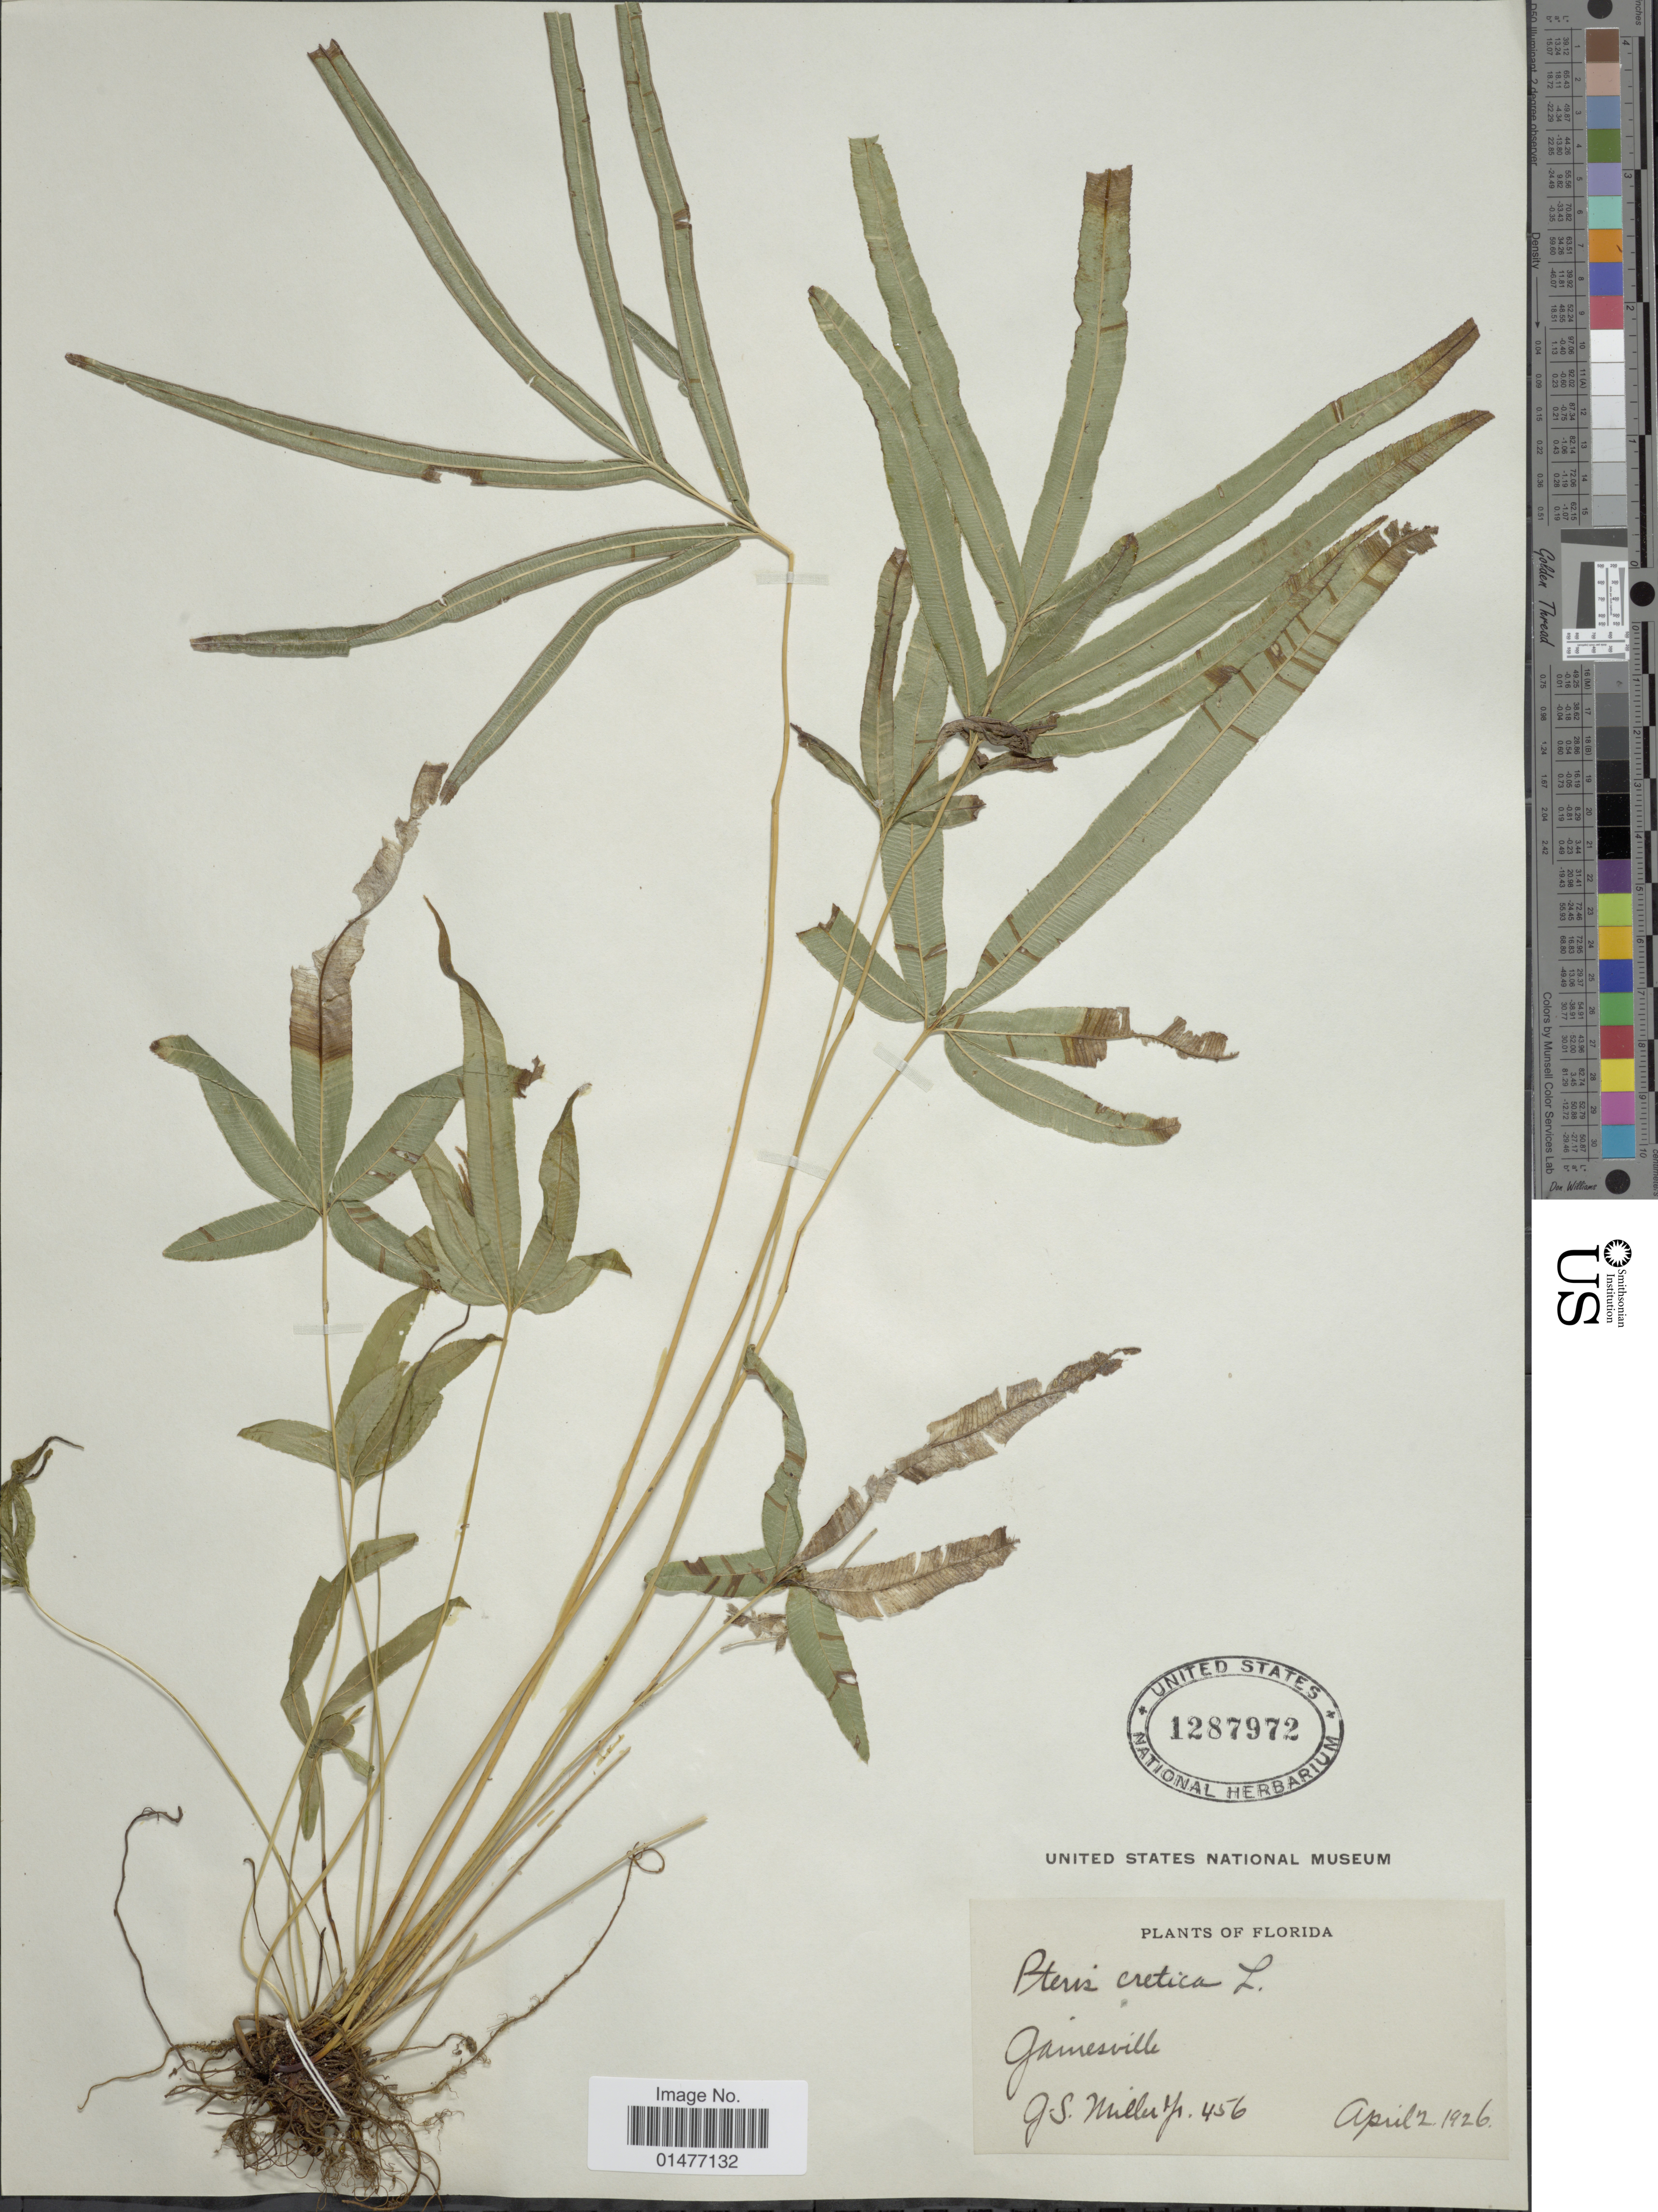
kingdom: Plantae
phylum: Tracheophyta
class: Polypodiopsida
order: Polypodiales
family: Pteridaceae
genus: Pteris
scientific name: Pteris cretica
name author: L.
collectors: G. S. Miller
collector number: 456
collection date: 1926-04-02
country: United States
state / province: Florida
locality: Gainesville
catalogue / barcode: US 1287972